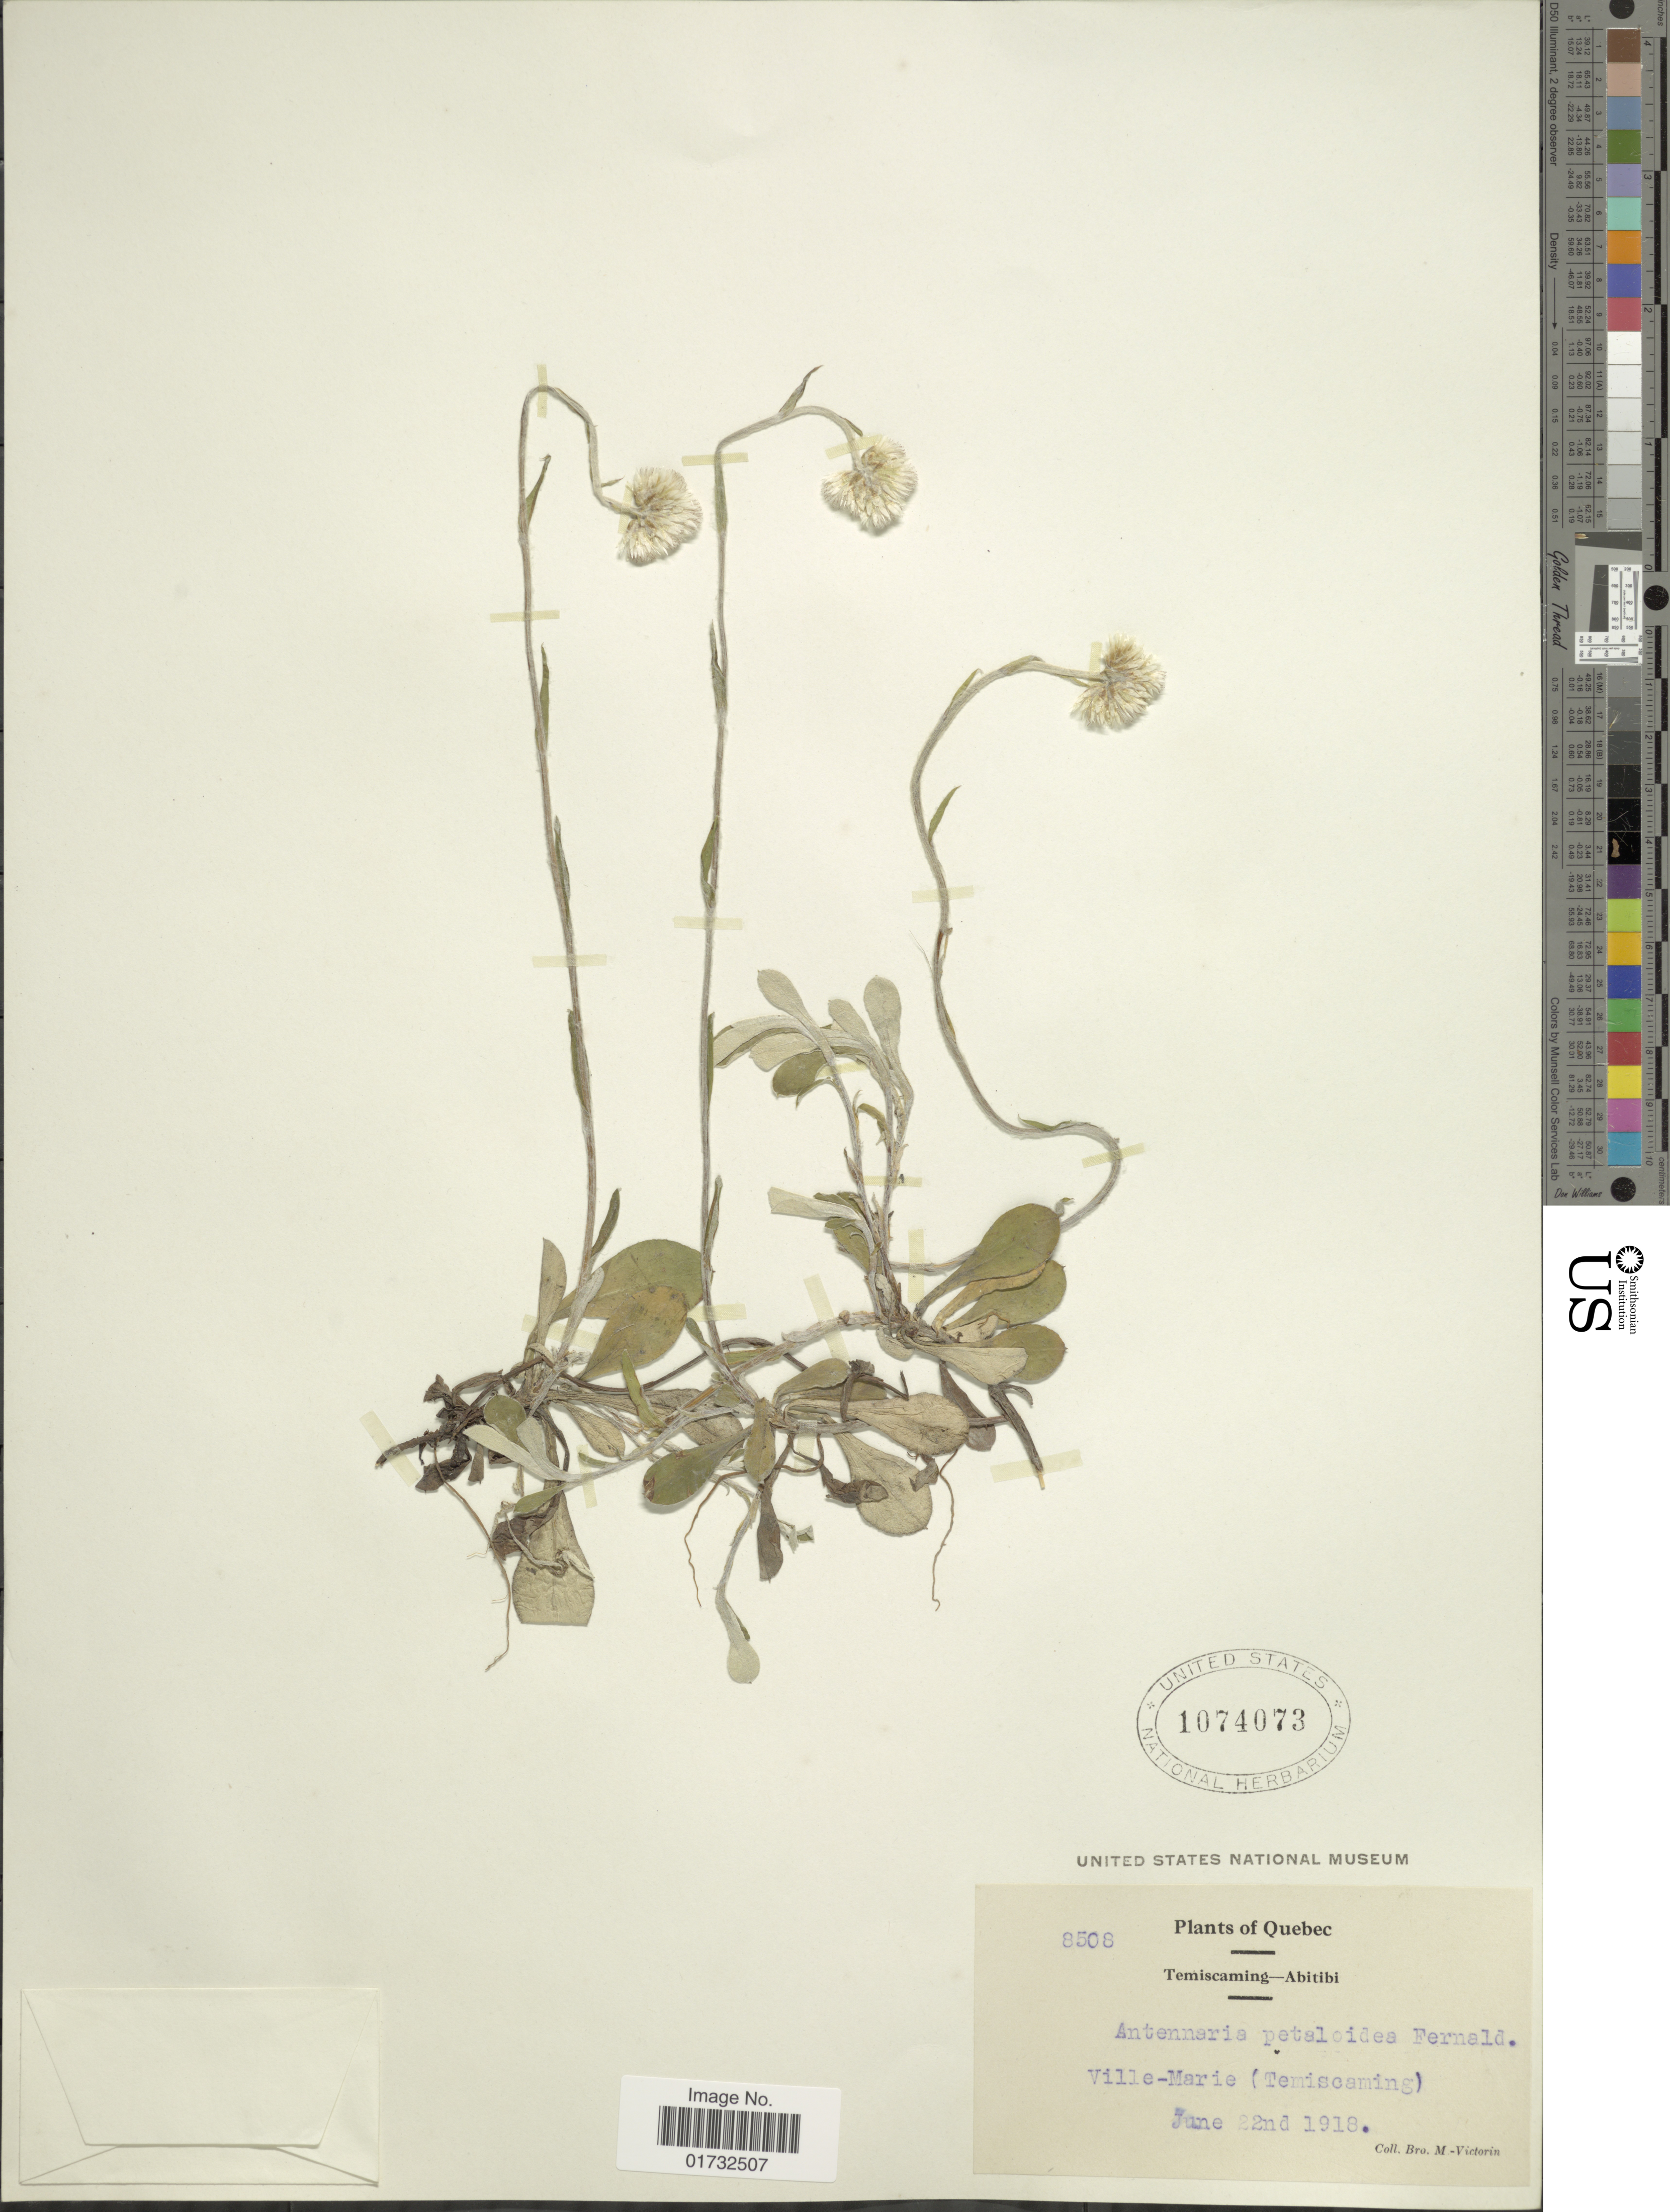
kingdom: Plantae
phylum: Tracheophyta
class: Magnoliopsida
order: Asterales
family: Asteraceae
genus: Antennaria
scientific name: Antennaria petaloidea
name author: (Fernald) Fernald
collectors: Fr. Marie-Victorin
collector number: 8508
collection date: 1918-06-22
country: Canada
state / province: Quebec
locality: Ville-Marie (Temiscaming)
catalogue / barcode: US 1074073